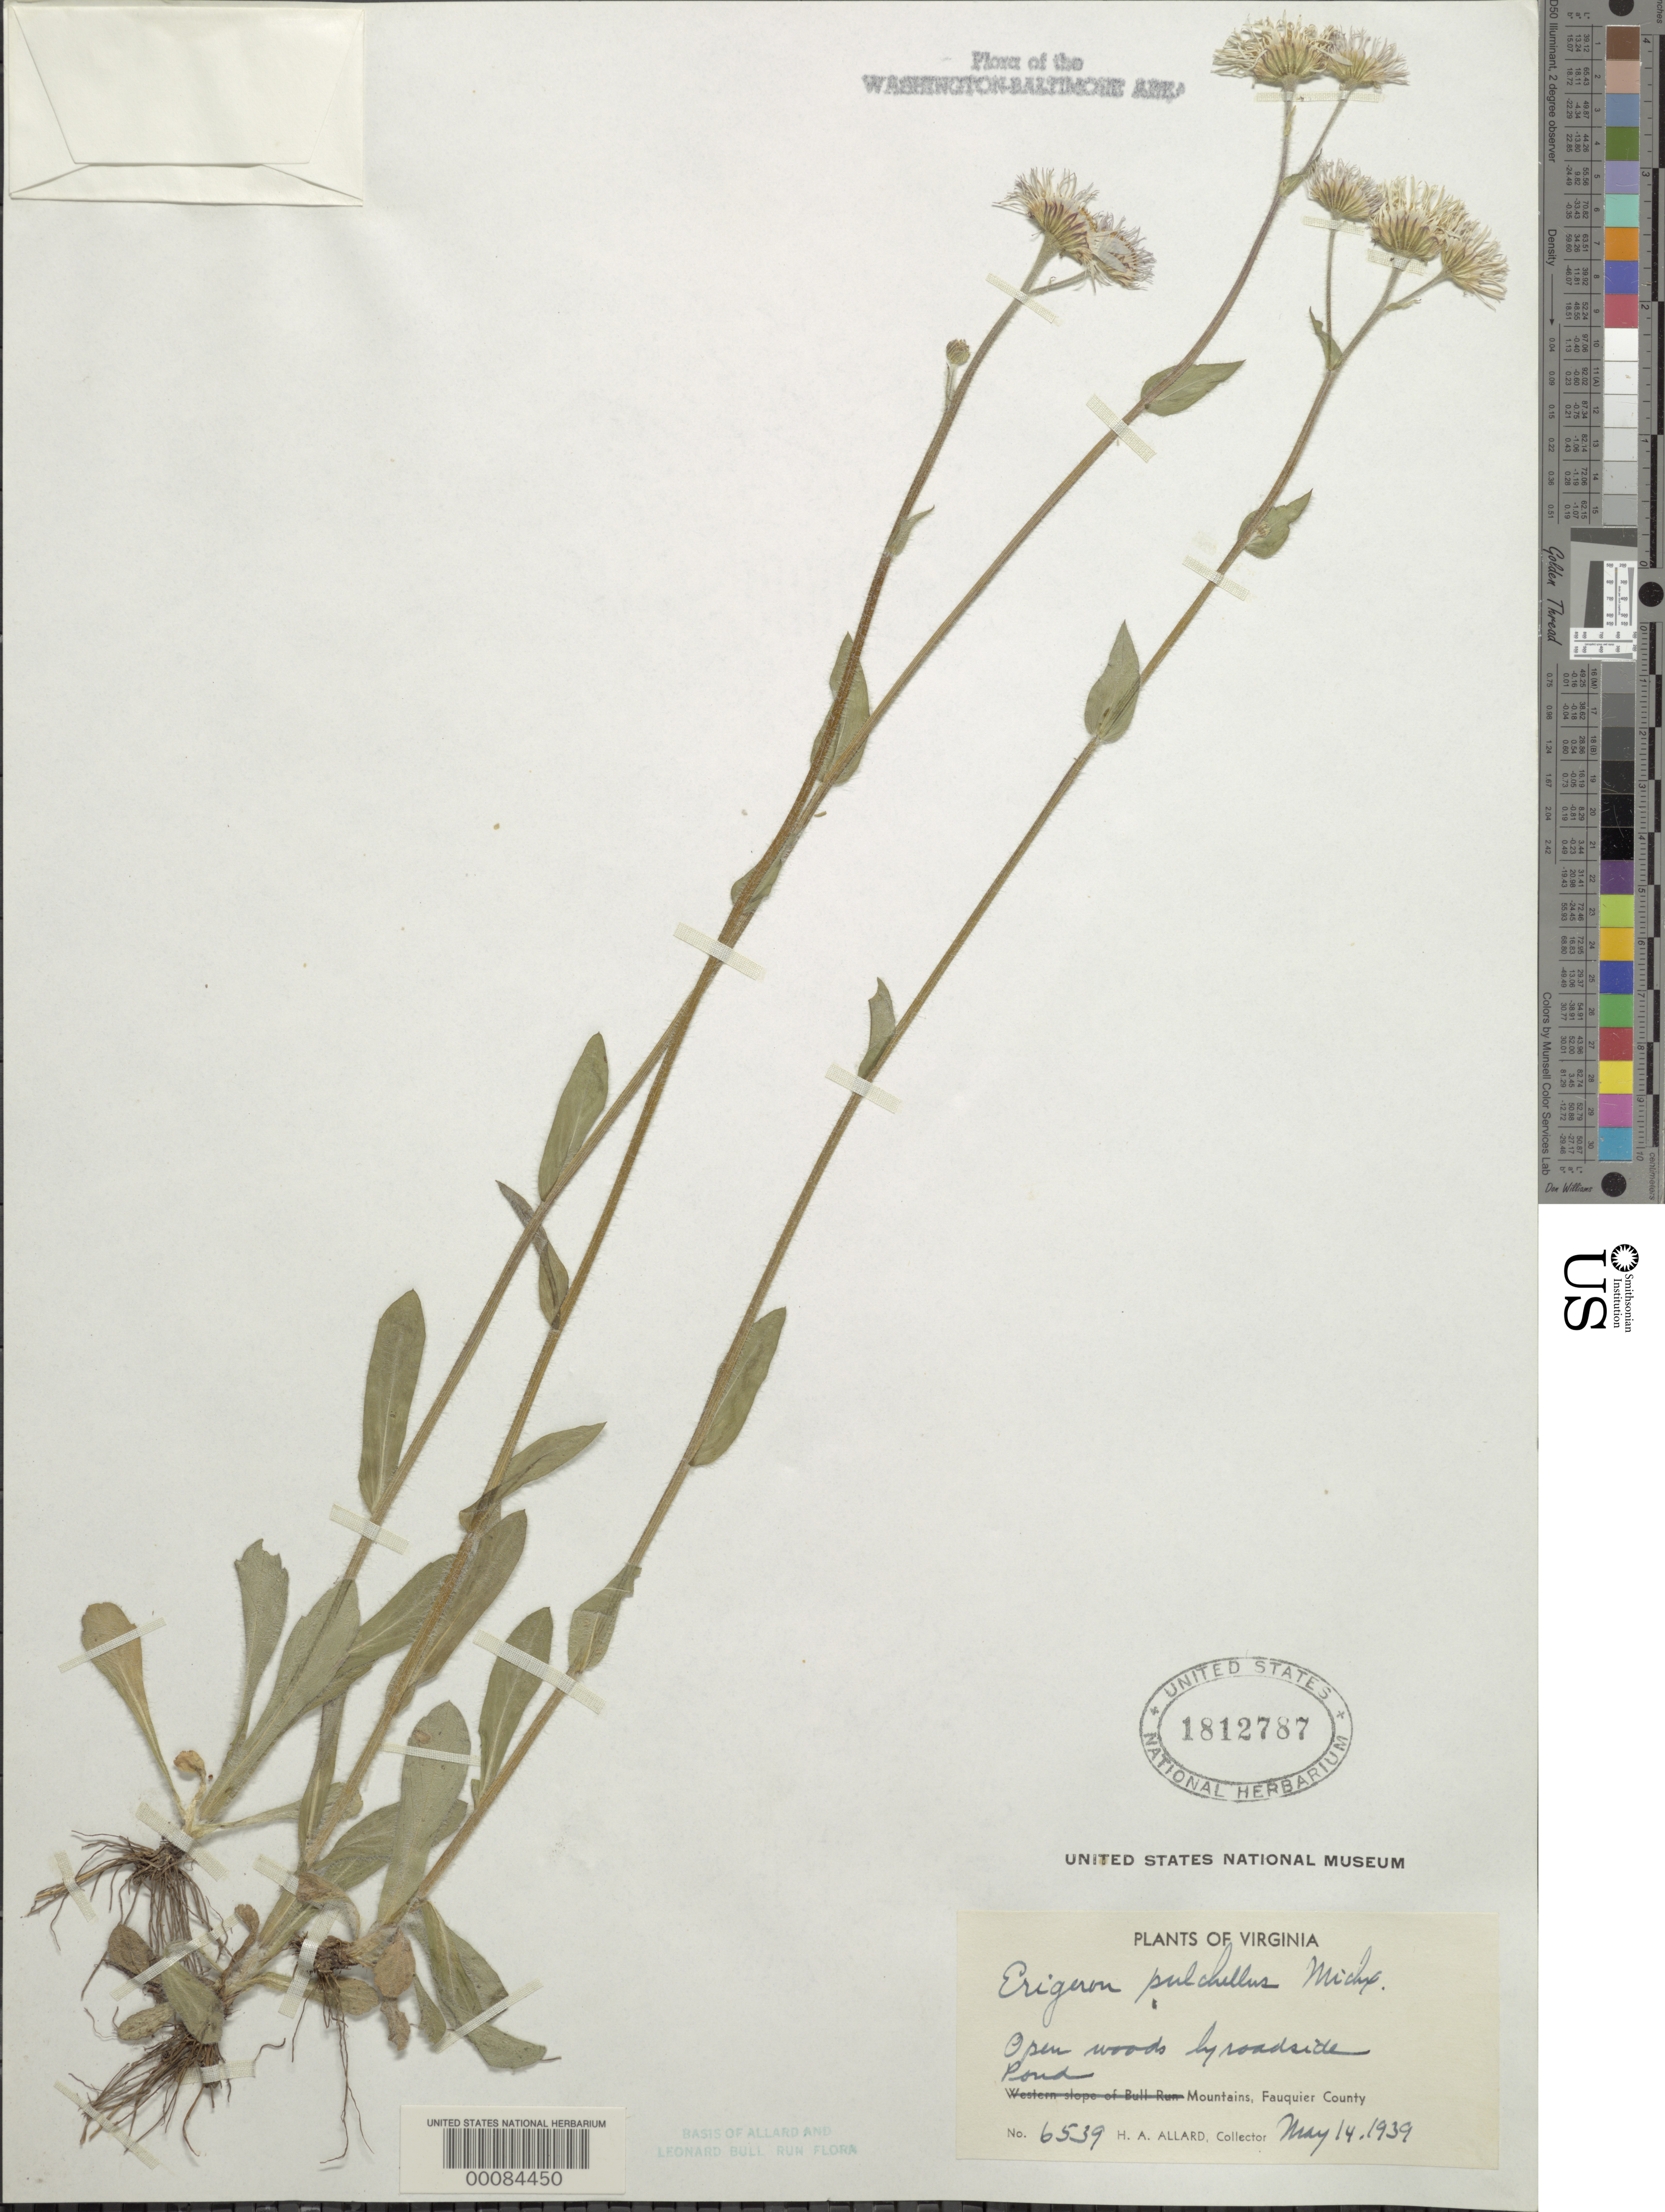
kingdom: Plantae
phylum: Tracheophyta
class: Magnoliopsida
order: Asterales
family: Asteraceae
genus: Erigeron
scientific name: Erigeron pulchellus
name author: Michx.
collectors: H. A. Allard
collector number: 6539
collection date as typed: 14 May 1939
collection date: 1939-05-14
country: United States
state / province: Virginia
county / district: Fauquier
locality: Pond Mountain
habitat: Open woods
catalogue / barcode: US 1812787